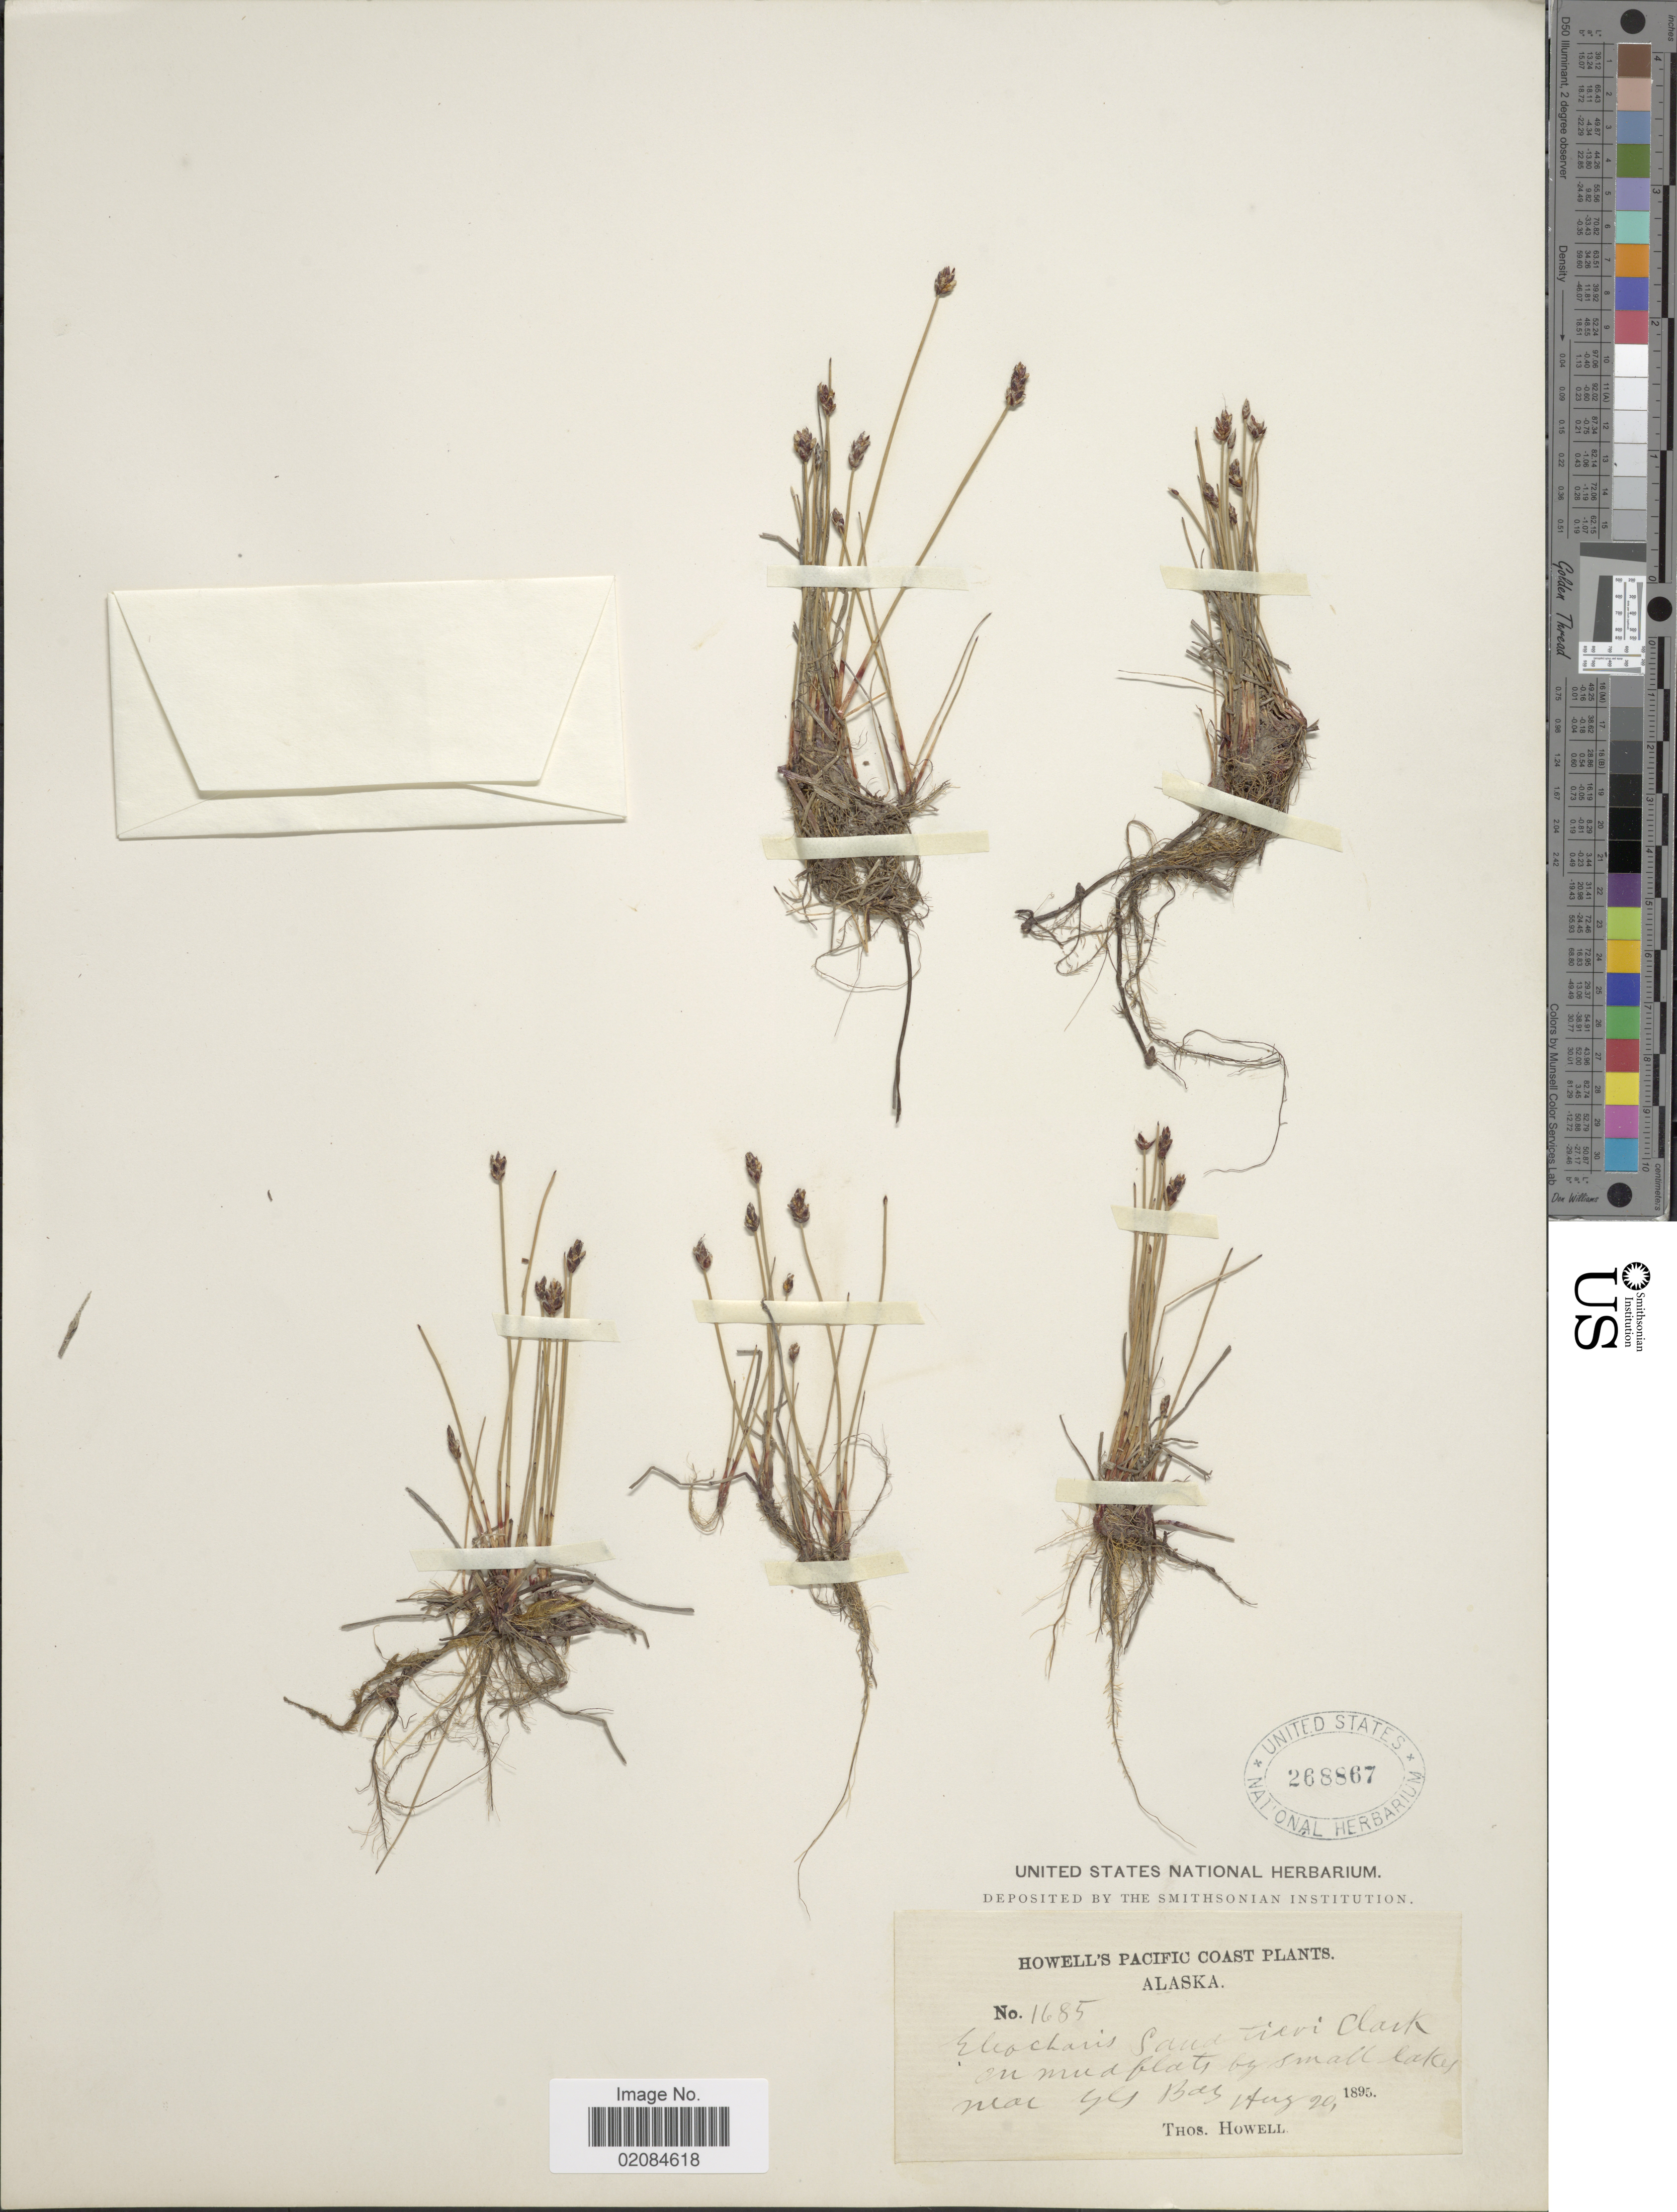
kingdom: Plantae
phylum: Tracheophyta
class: Liliopsida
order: Poales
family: Cyperaceae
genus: Eleocharis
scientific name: Eleocharis kamtschatica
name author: (C.A. Mey.) Kom.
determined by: Strong, Mark T., (BOT), Smithsonian Institution - National Museum of Natural History (UNITED STATES)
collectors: T. Howell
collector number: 1685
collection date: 1895-08-20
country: United States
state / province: Alaska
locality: Pacific Coast. On mud flats by small lake near Yes Bay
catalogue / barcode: US 268867